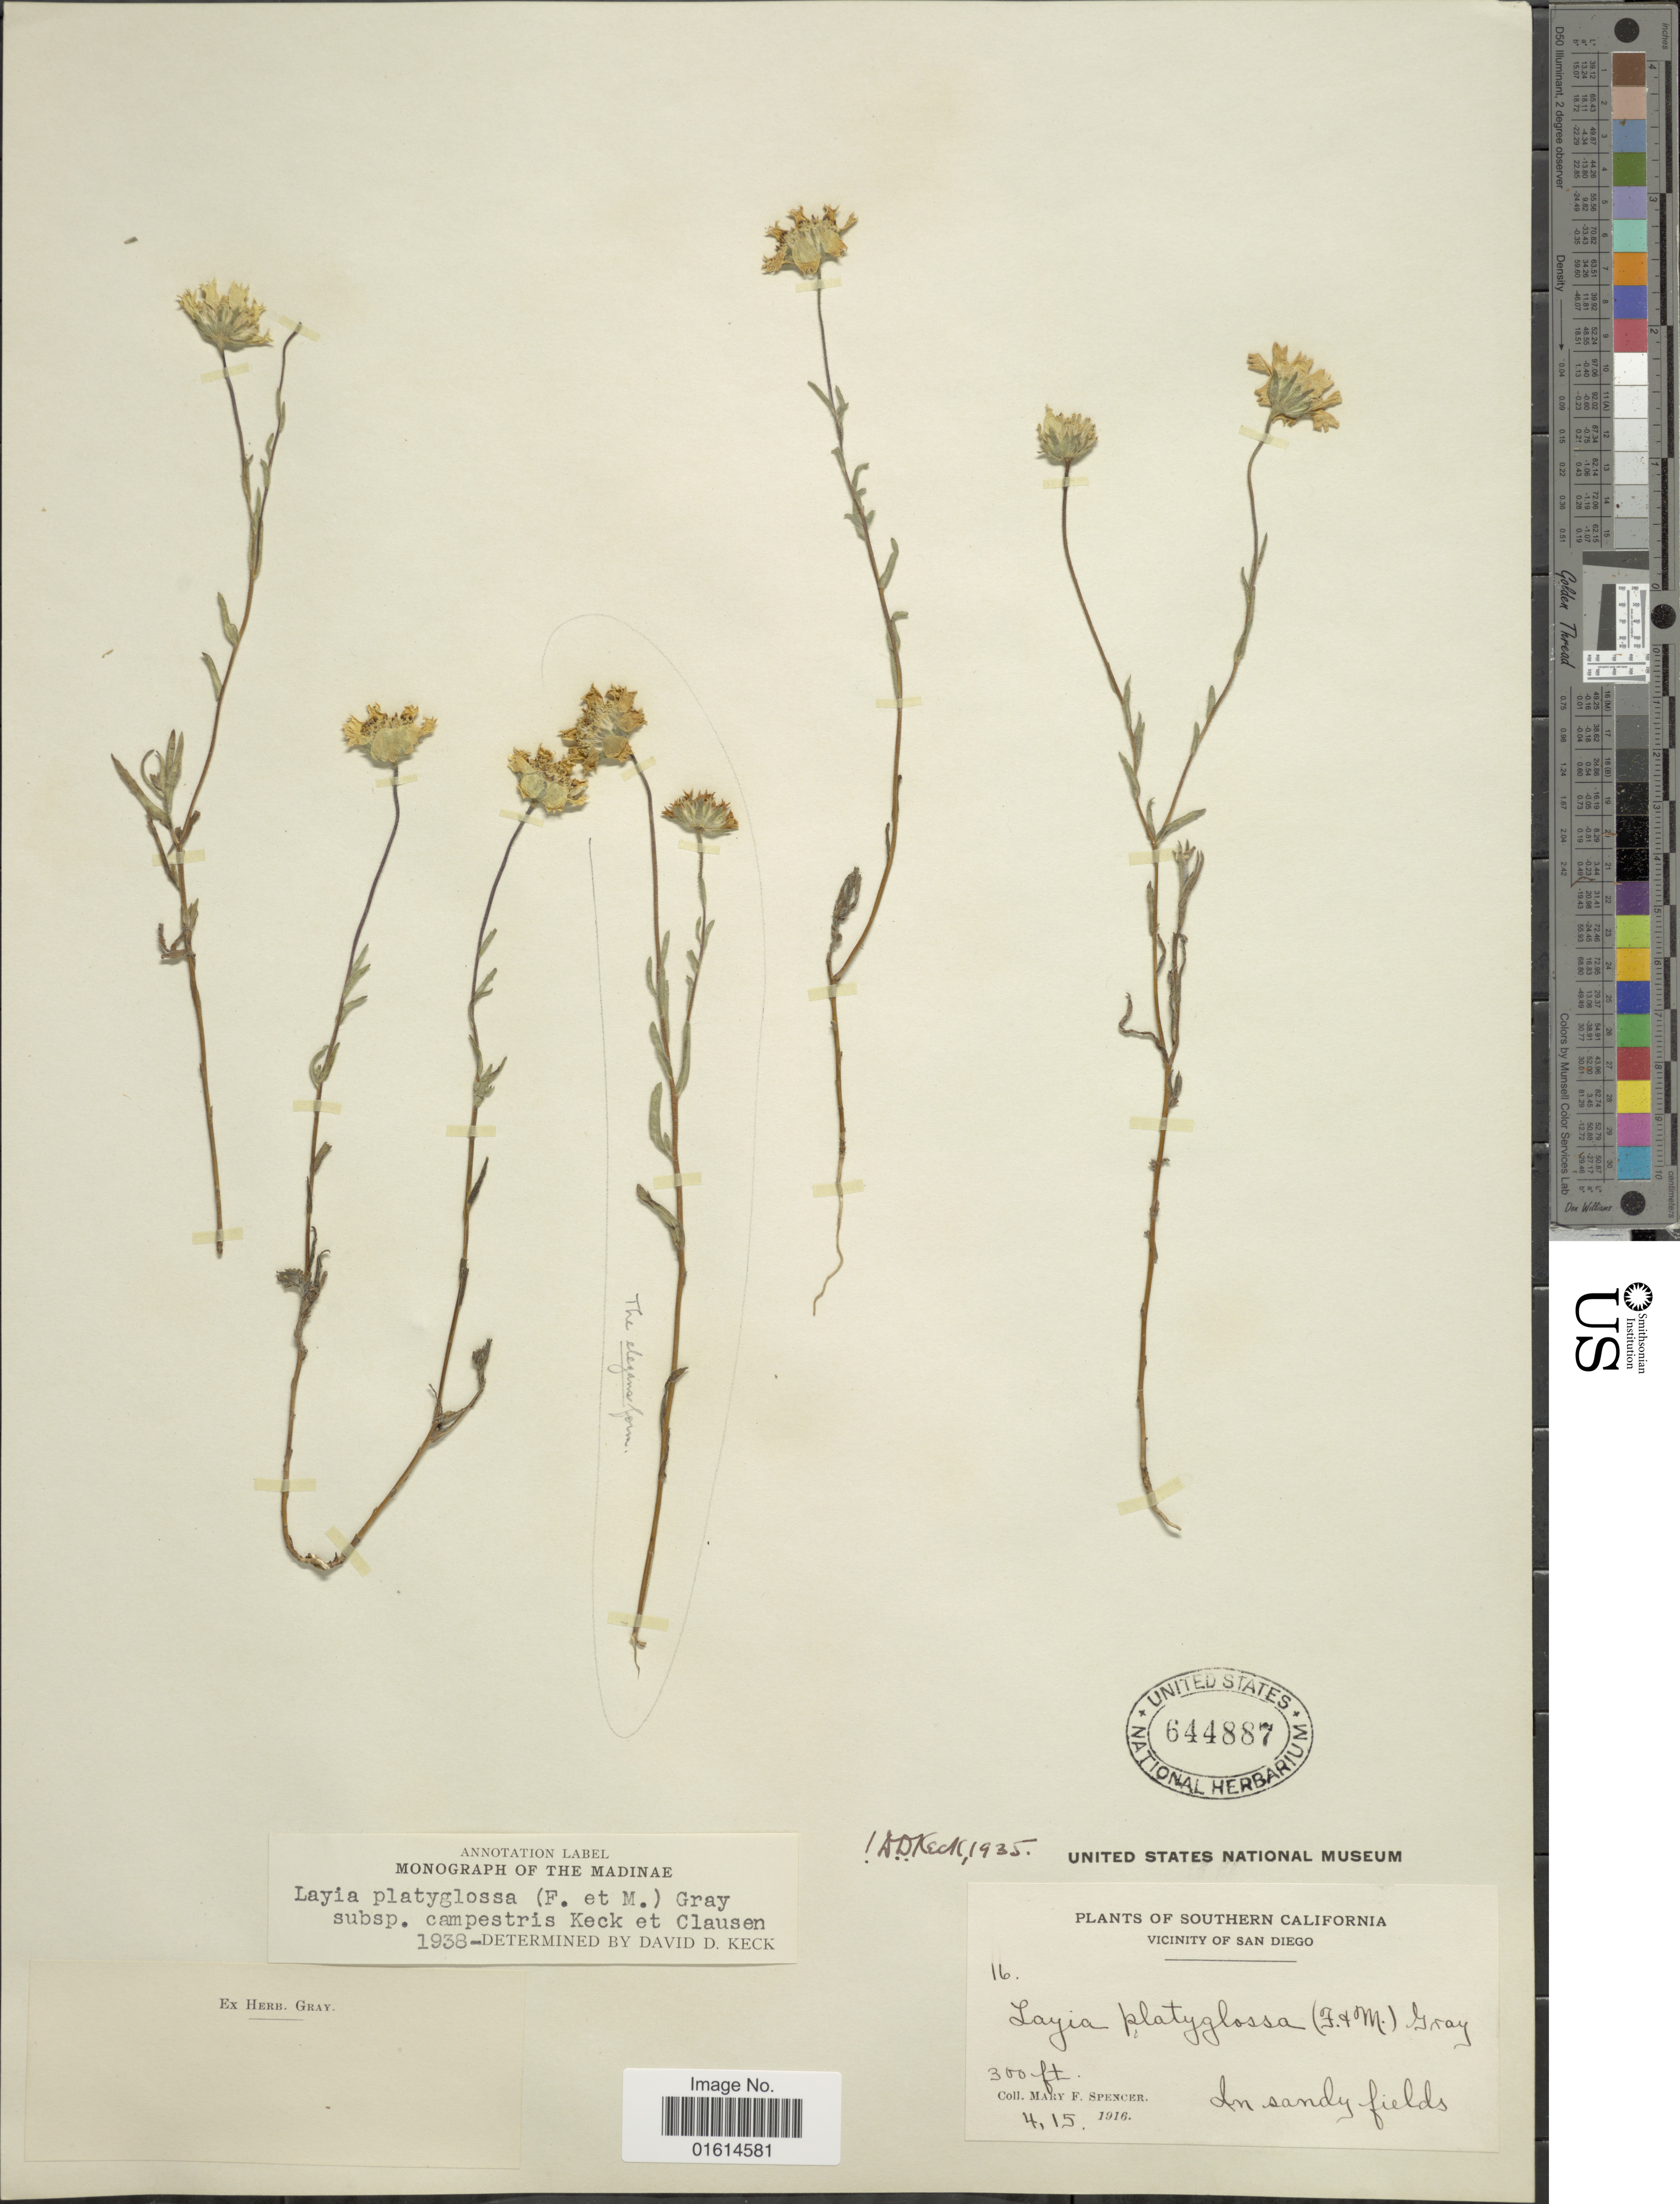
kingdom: Plantae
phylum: Tracheophyta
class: Magnoliopsida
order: Asterales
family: Asteraceae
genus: Layia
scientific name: Layia platyglossa subsp. campestris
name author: D.D. Keck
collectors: M. Spencer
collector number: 16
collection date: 1916-04-15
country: United States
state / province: California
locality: Southern California, Vicinity of Diego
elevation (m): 91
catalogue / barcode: US 644887